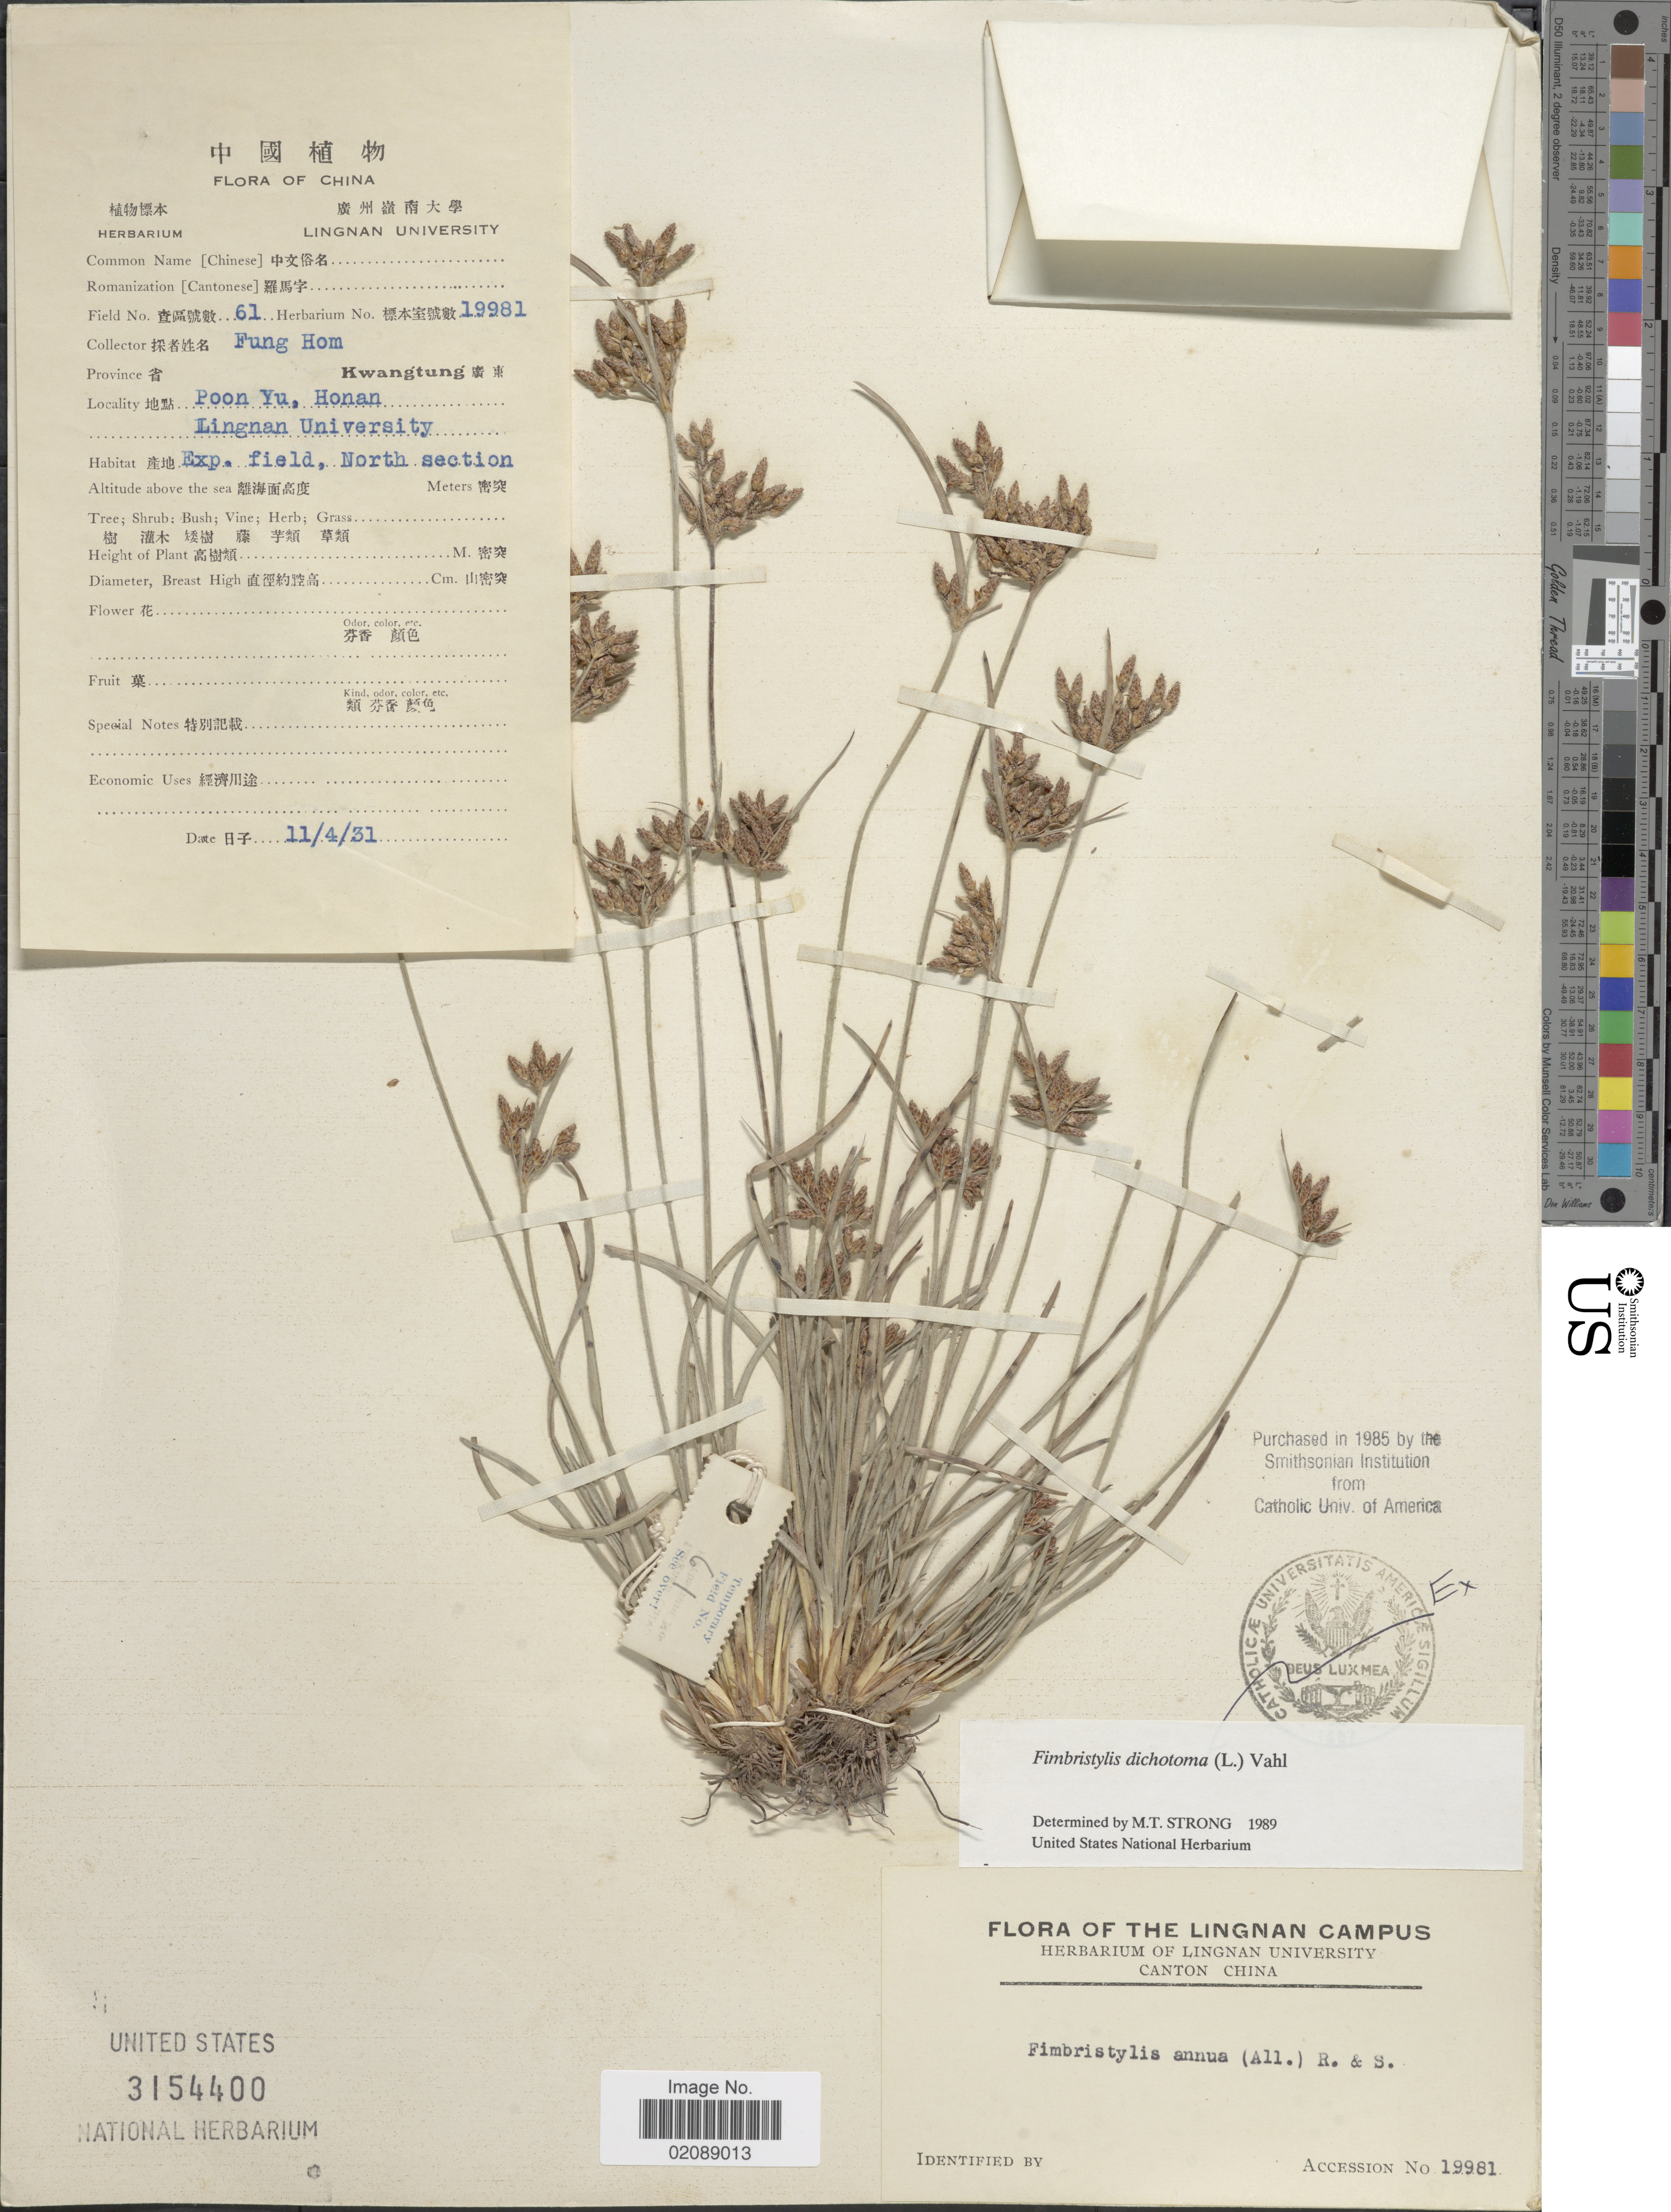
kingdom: Plantae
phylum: Tracheophyta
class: Liliopsida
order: Poales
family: Cyperaceae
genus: Fimbristylis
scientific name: Fimbristylis dichotoma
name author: (L.) Vahl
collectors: F. Hom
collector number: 61/19981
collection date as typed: Transcribed d/m/y: 4/11/31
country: China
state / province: Guangdong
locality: Kwantgtung, Poon Yu, Honan, Lingnan University, Exp field, North section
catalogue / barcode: US 3154400